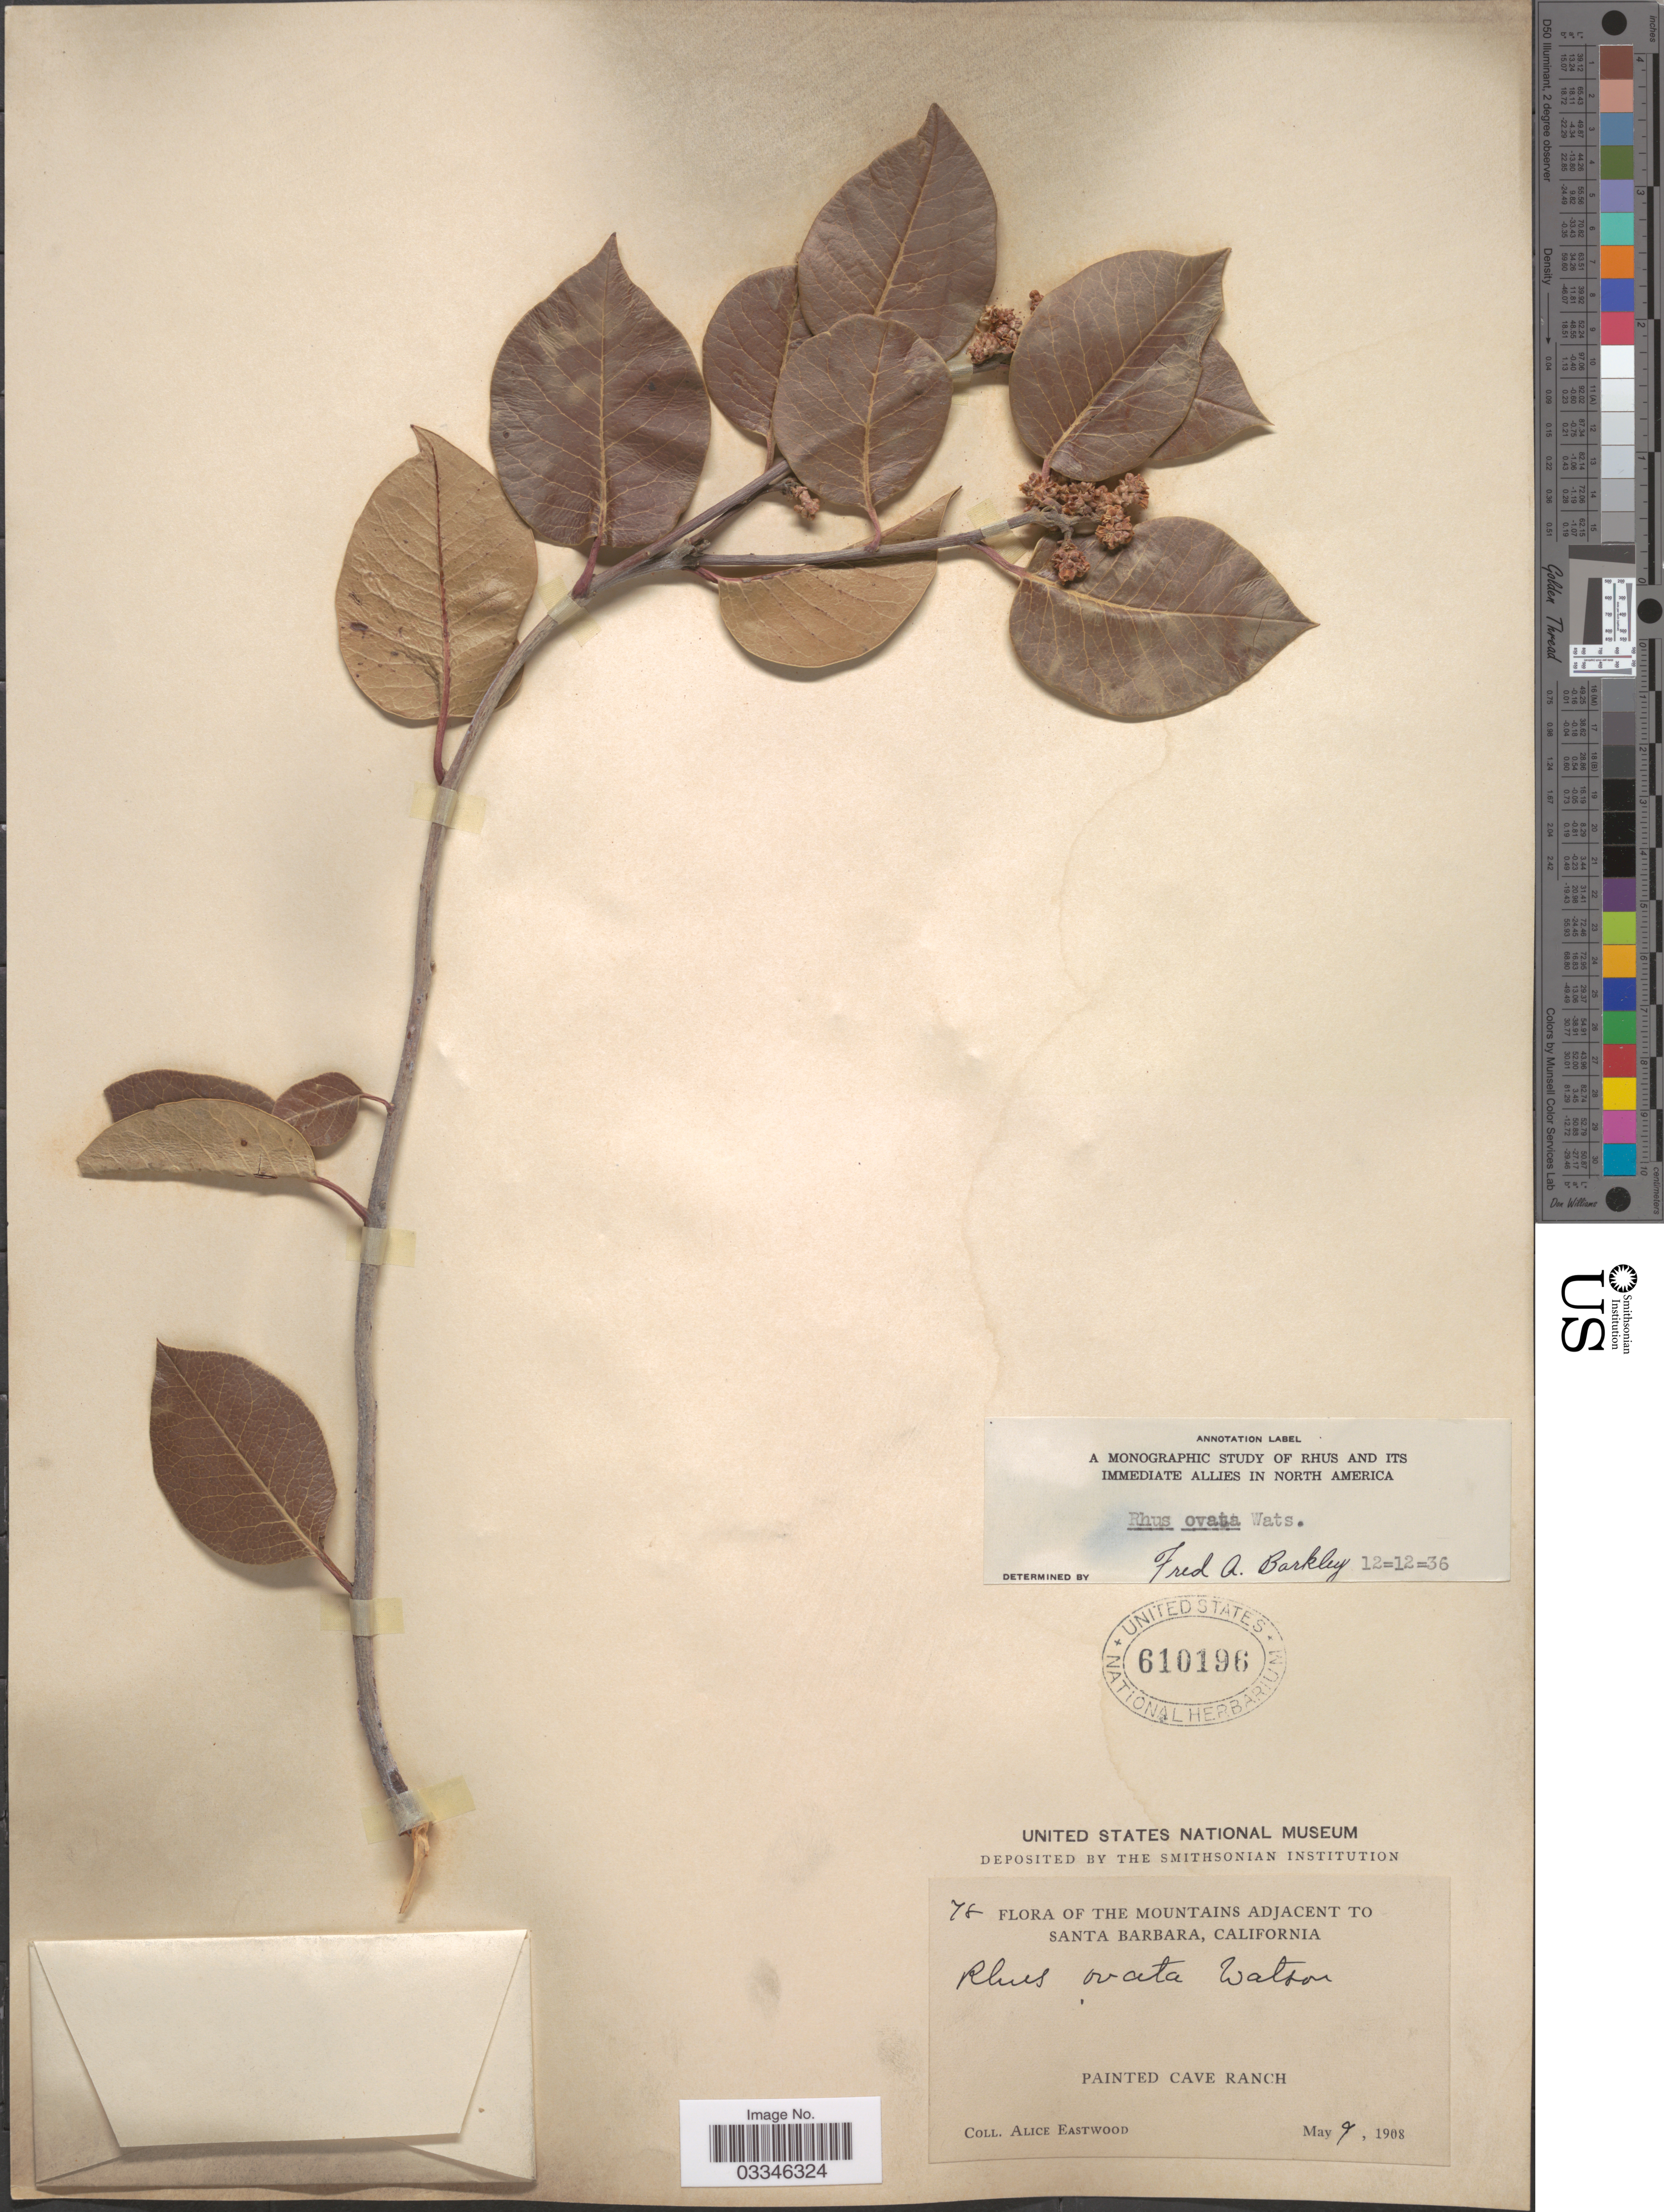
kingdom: Plantae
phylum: Tracheophyta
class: Magnoliopsida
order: Sapindales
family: Anacardiaceae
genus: Rhus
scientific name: Rhus ovata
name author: S. Watson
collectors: A. Eastwood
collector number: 78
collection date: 1908-05-09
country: United States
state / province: California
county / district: Santa Barbara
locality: The mountains adjacent to Santa Barbara. Painted Cave Ranch.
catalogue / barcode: US 610196